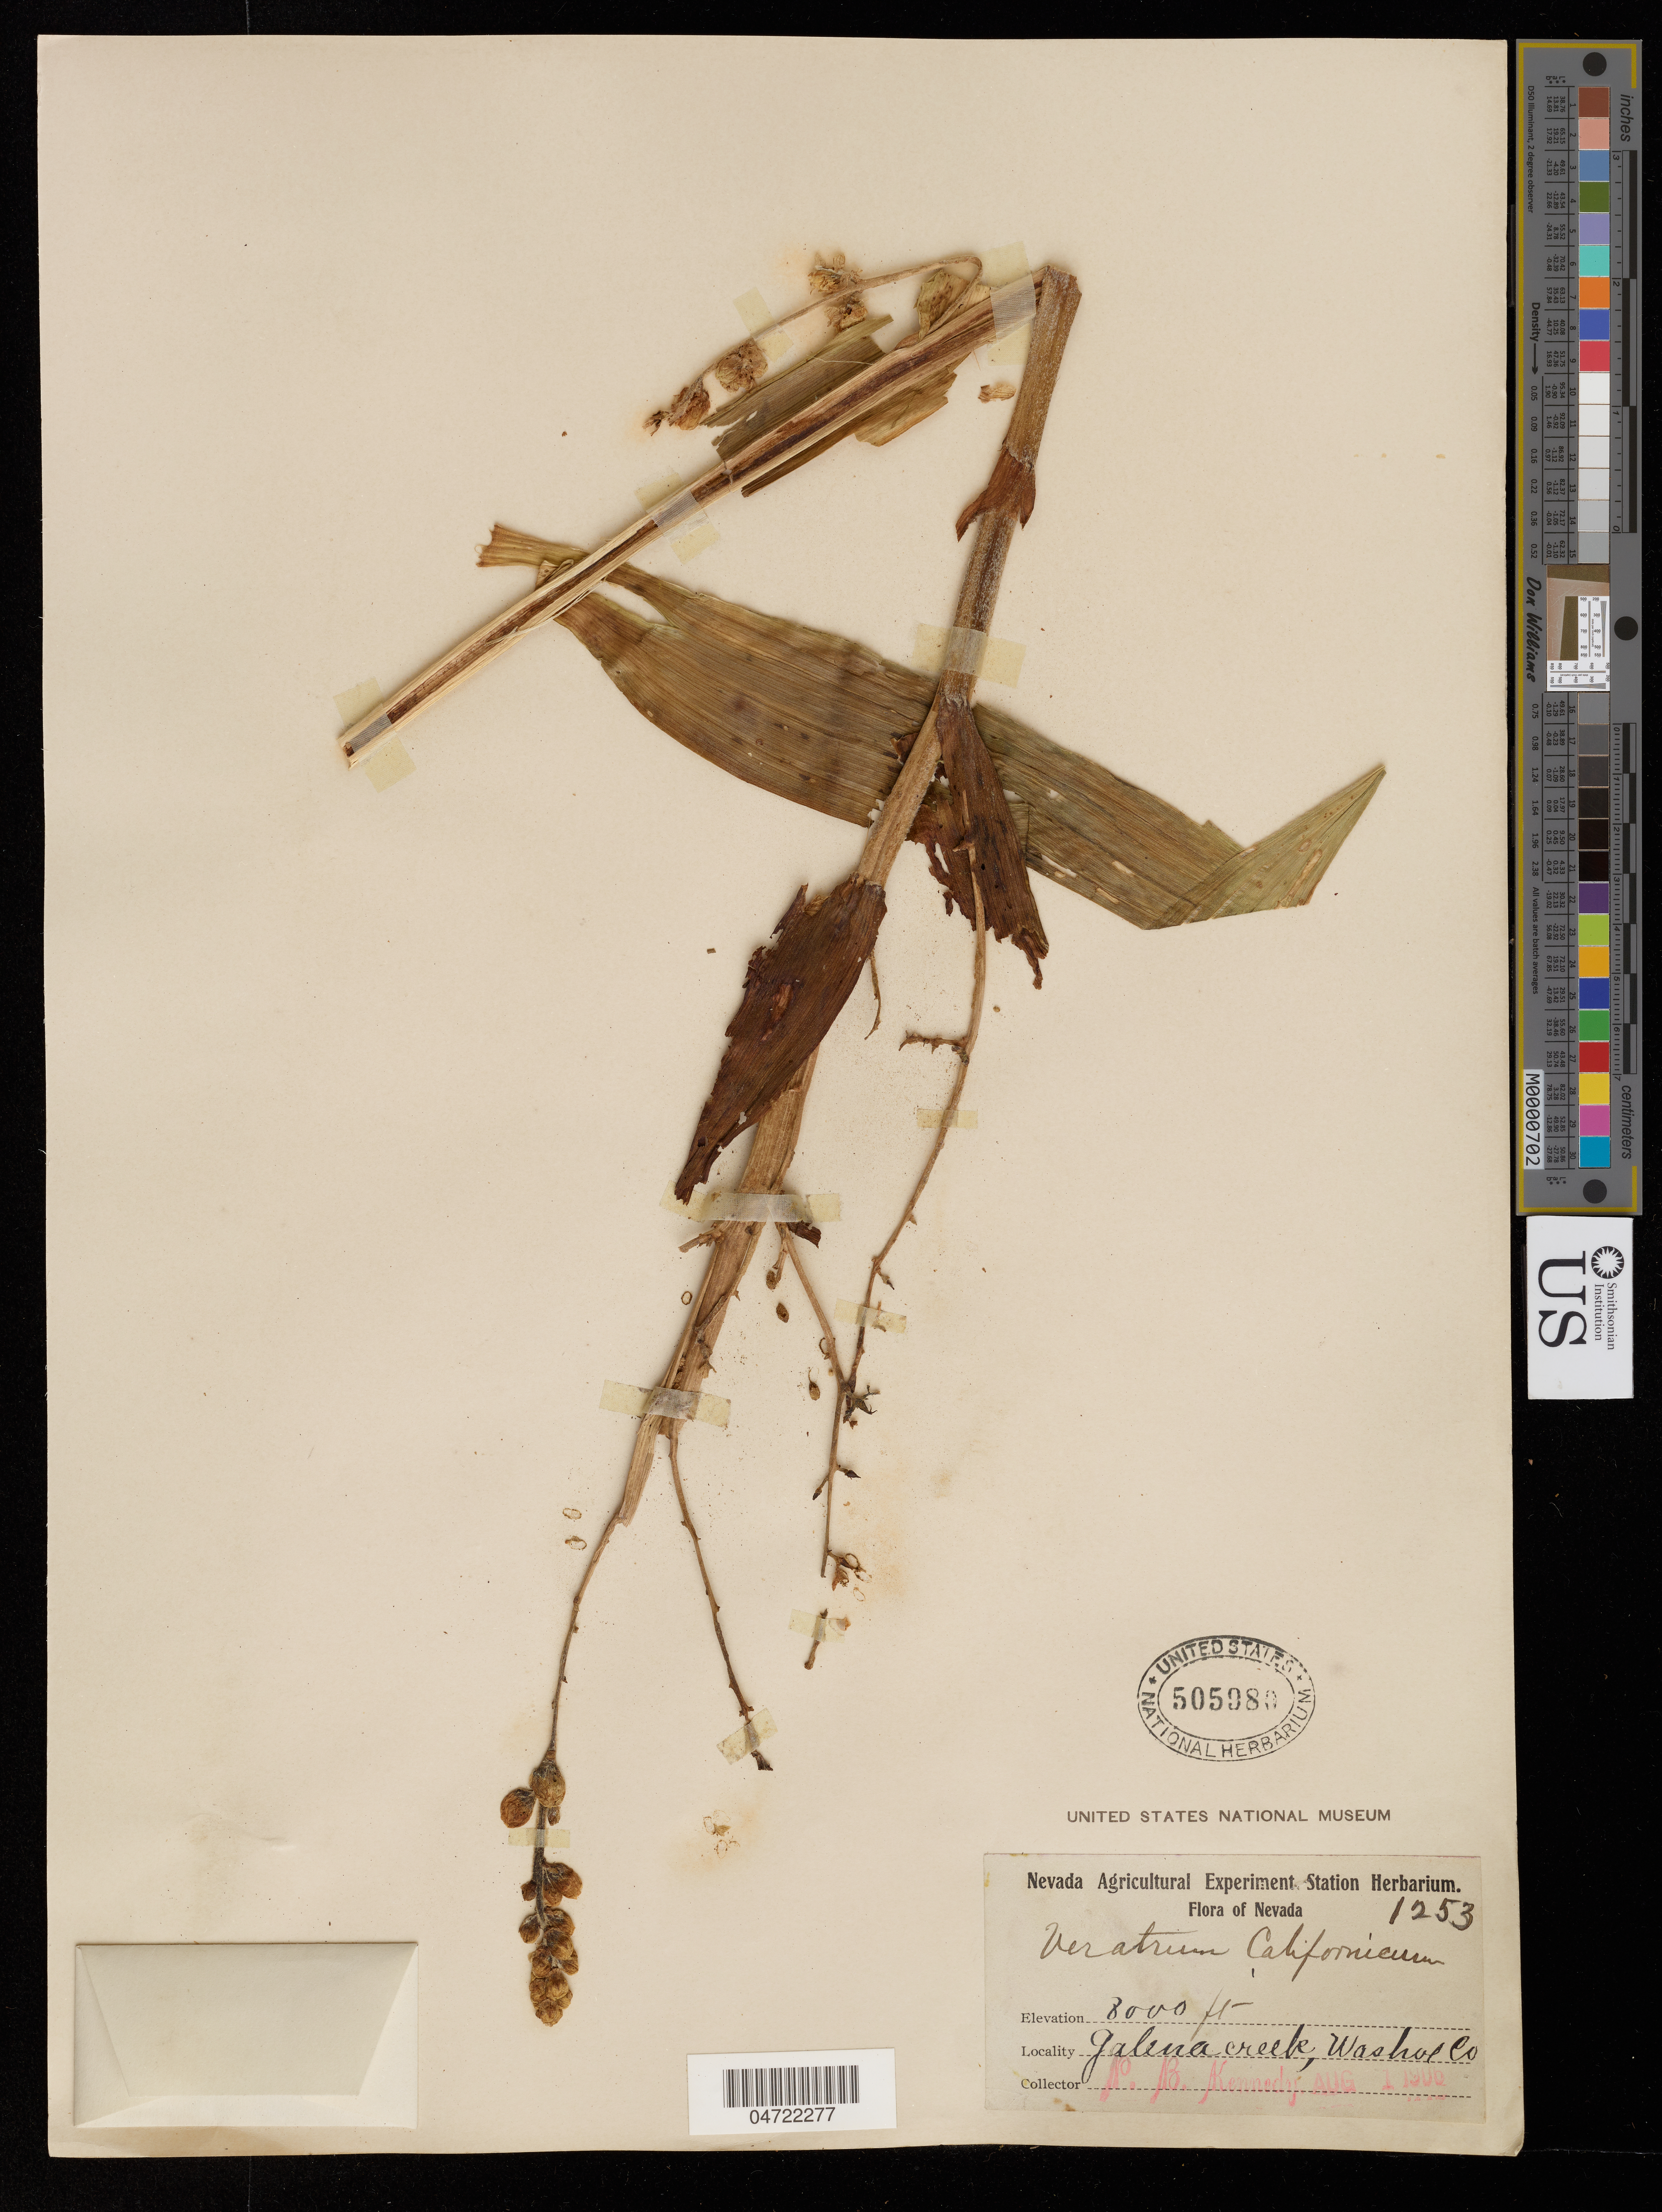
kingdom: Plantae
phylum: Tracheophyta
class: Liliopsida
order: Liliales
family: Melanthiaceae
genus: Veratrum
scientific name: Veratrum californicum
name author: Durand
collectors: P. B. Kennedy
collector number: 1253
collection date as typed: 01 Aug 1906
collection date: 1906-08-01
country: United States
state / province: Nevada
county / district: Washoe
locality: Galena Creek; alt. 8000 Ft.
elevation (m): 2438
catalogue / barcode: US 505980